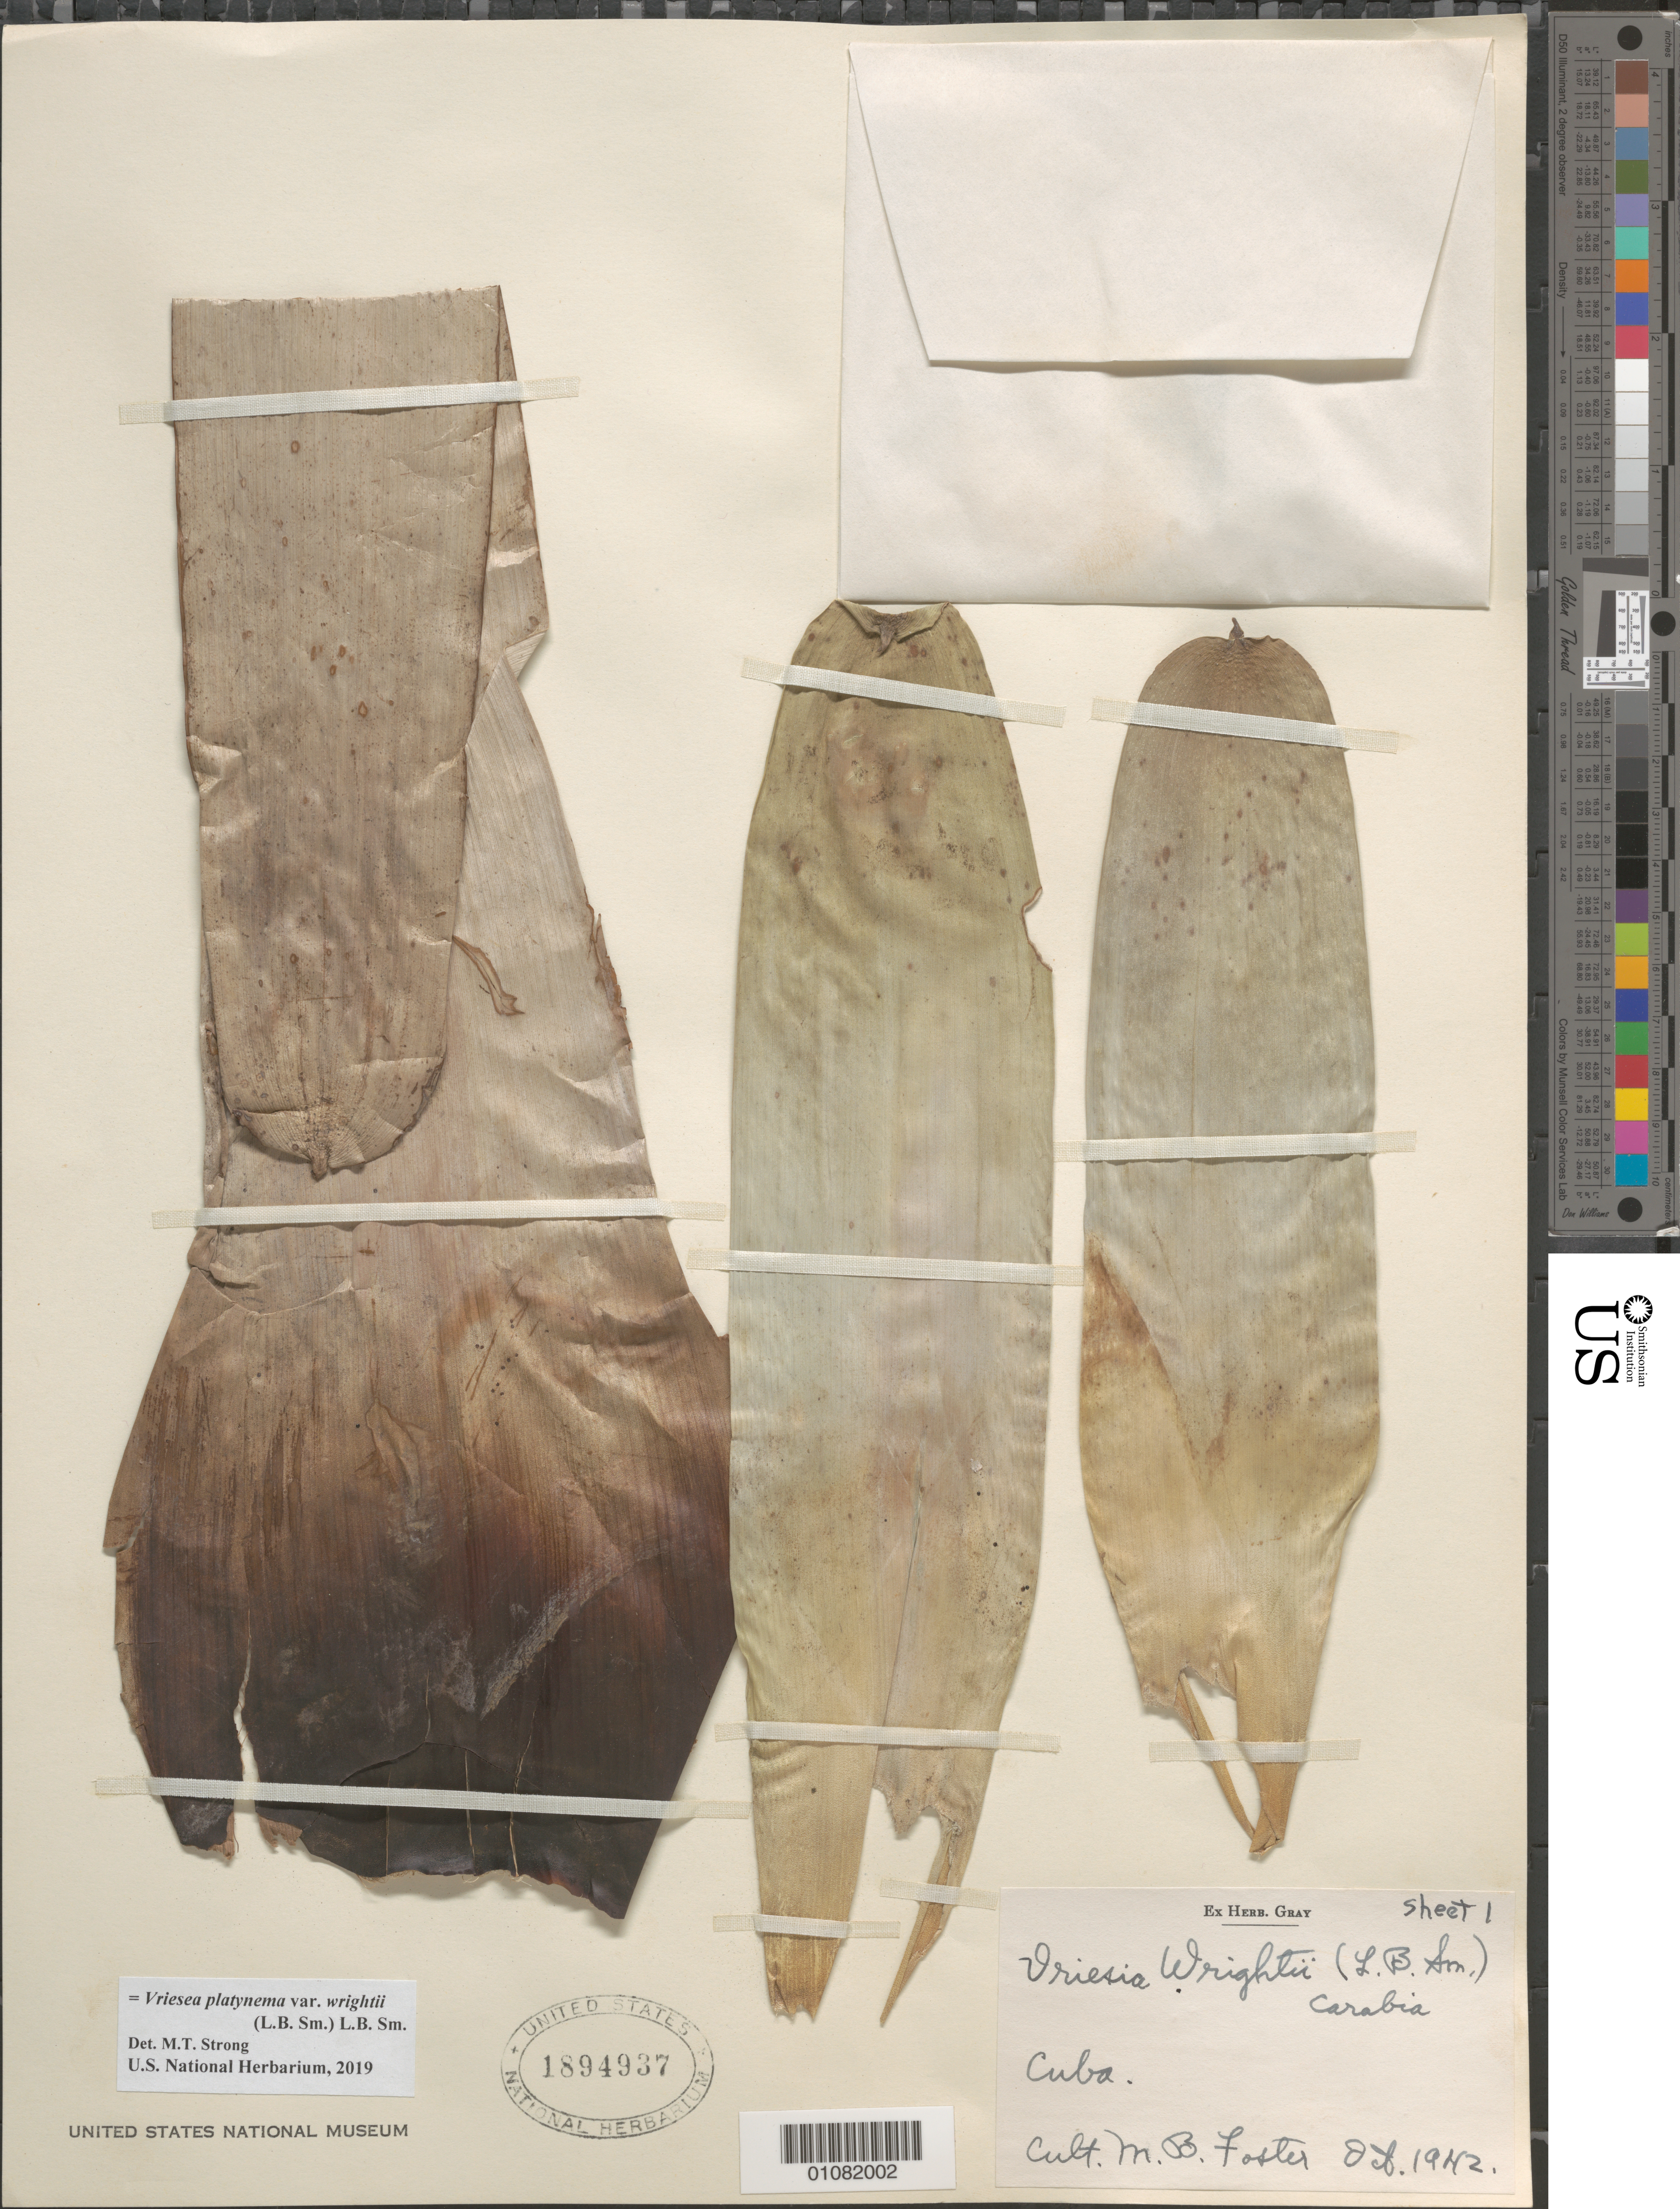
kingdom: Plantae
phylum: Tracheophyta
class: Liliopsida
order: Poales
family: Bromeliaceae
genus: Vriesea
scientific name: Vriesea platynema var. wrightii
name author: (L.B. Sm.) L.B. Sm.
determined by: Strong, Mark T., (BOT), Smithsonian Institution - National Museum of Natural History (UNITED STATES)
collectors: M. B. Foster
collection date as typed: Oct 1942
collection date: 1942-10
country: Cuba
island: Cuba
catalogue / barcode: US 1894937